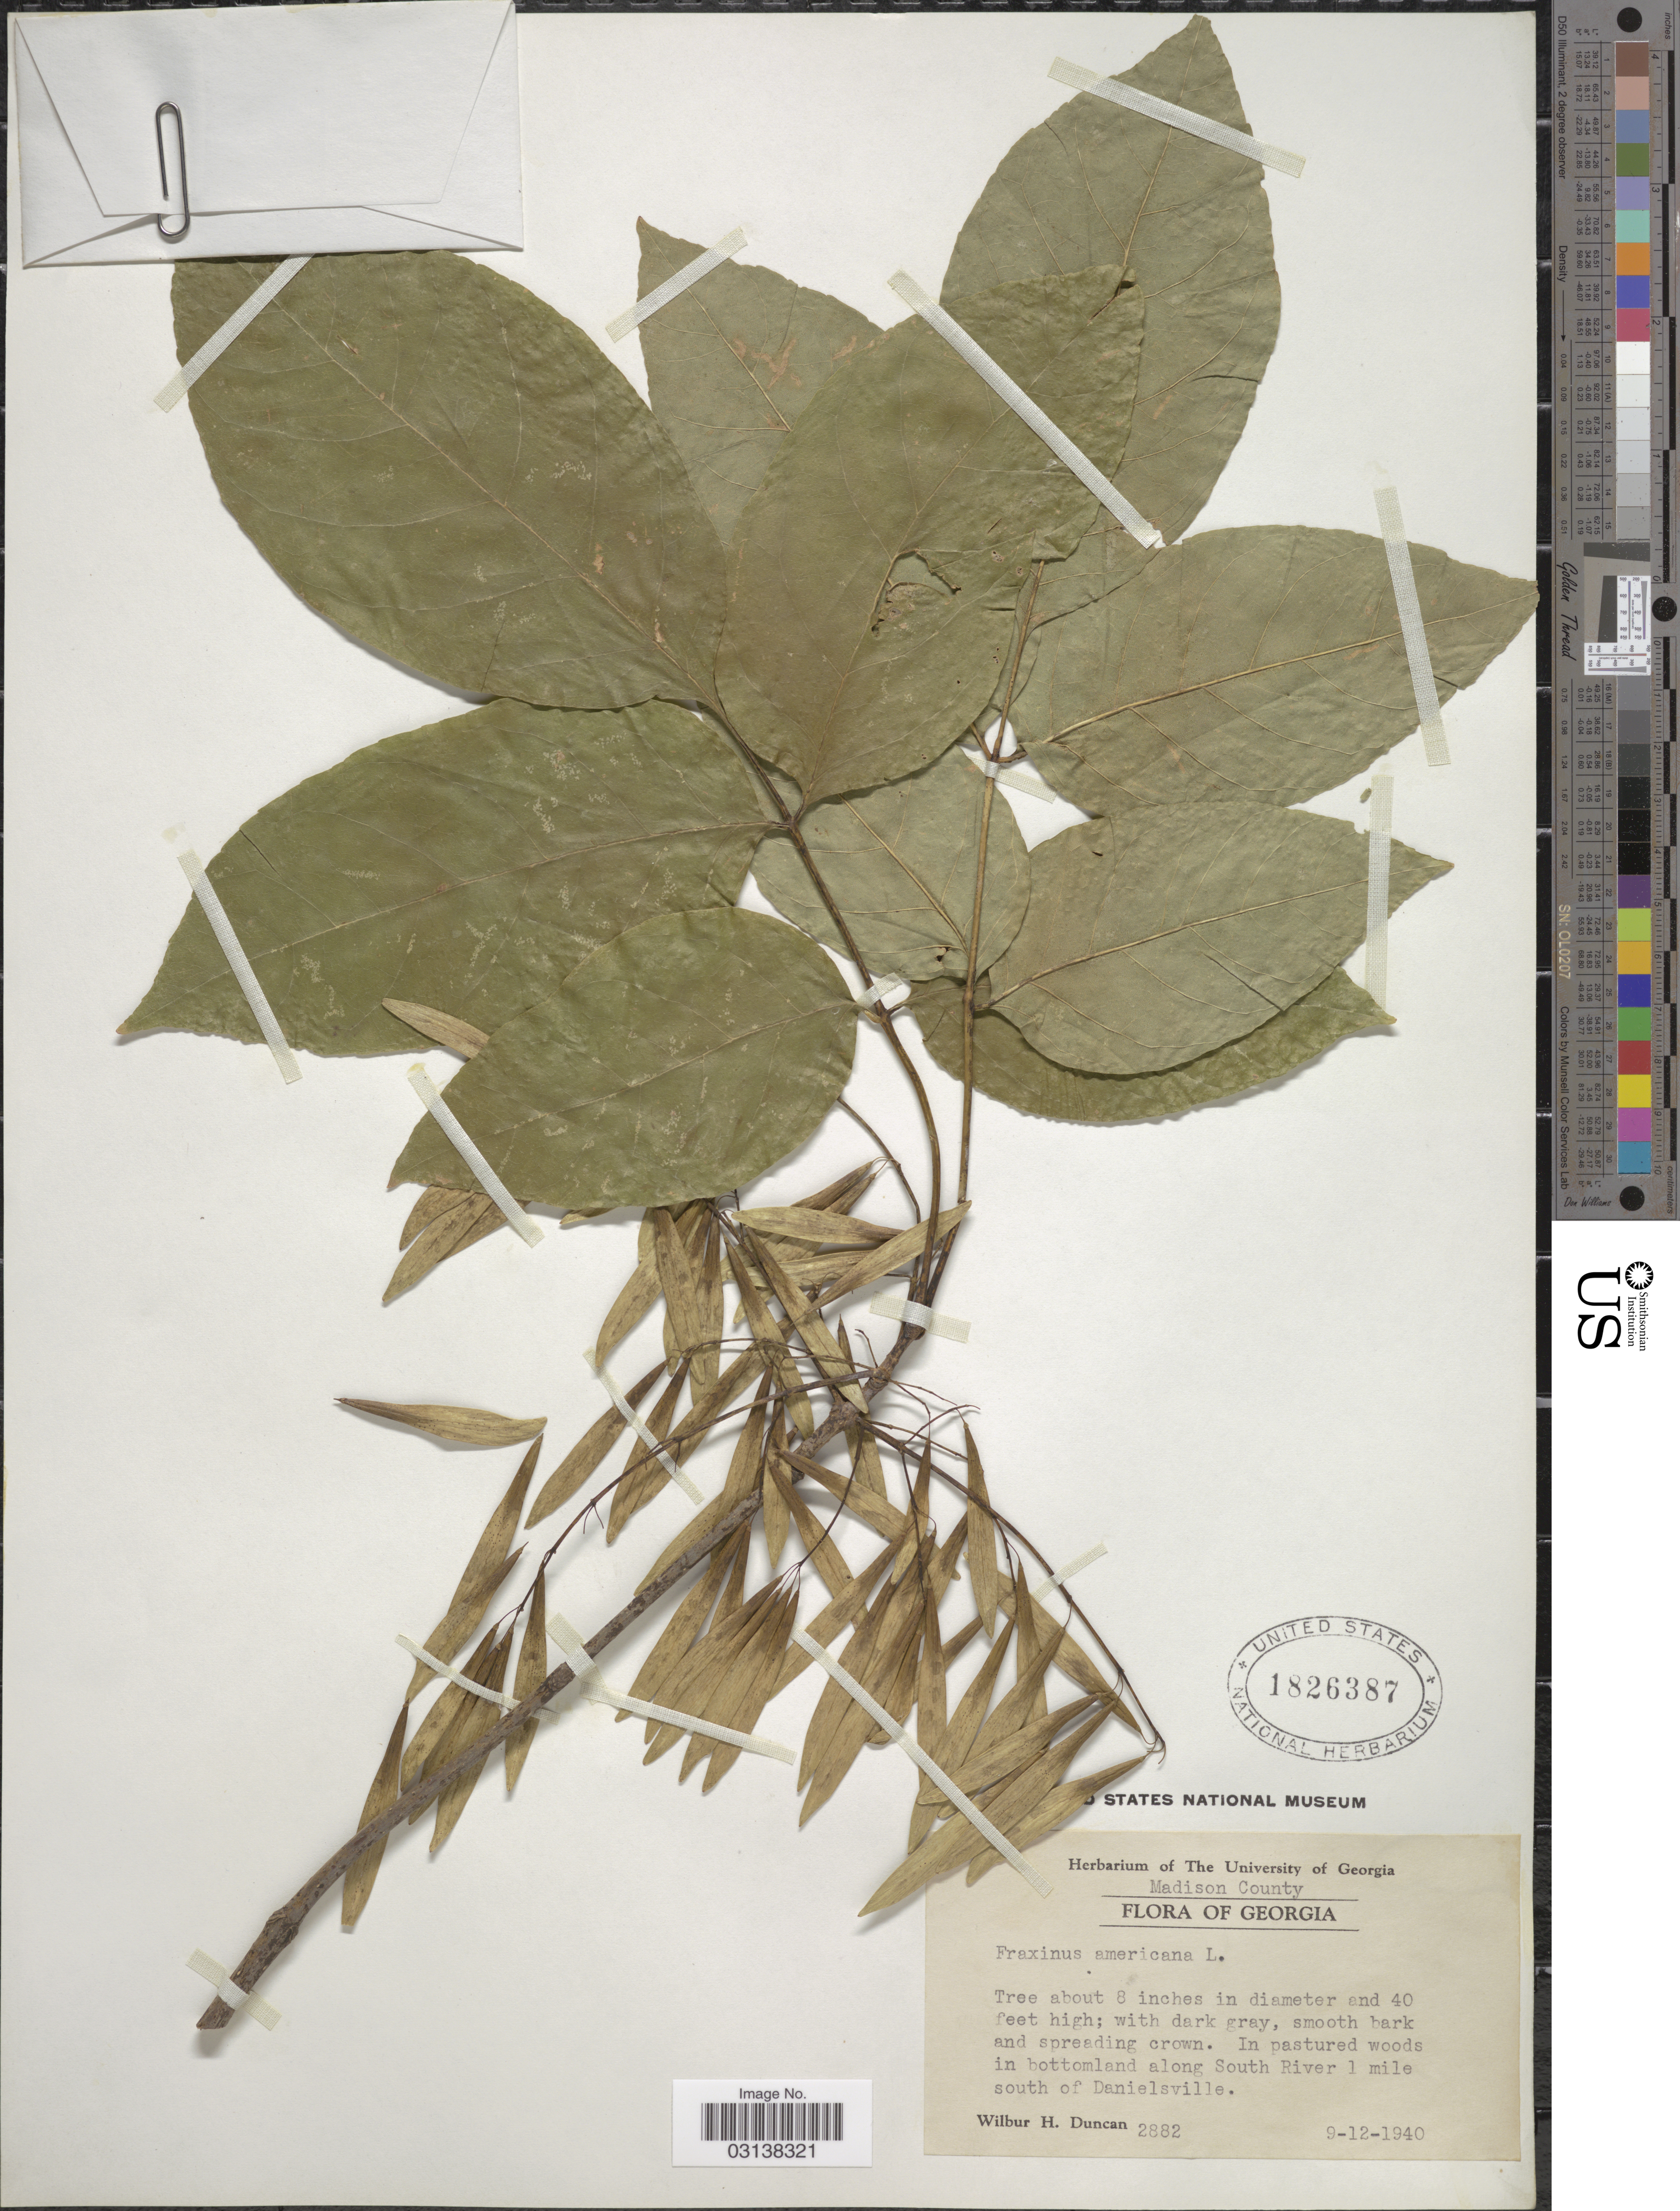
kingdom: Plantae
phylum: Tracheophyta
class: Magnoliopsida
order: Lamiales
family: Oleaceae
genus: Fraxinus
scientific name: Fraxinus americana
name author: L.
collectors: W. H. Duncan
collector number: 2882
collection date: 1940-09-12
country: United States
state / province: Georgia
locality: Madison County. In pastured woods in bottomland along South River 1 mile south of Danielsville.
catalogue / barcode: US 1826387